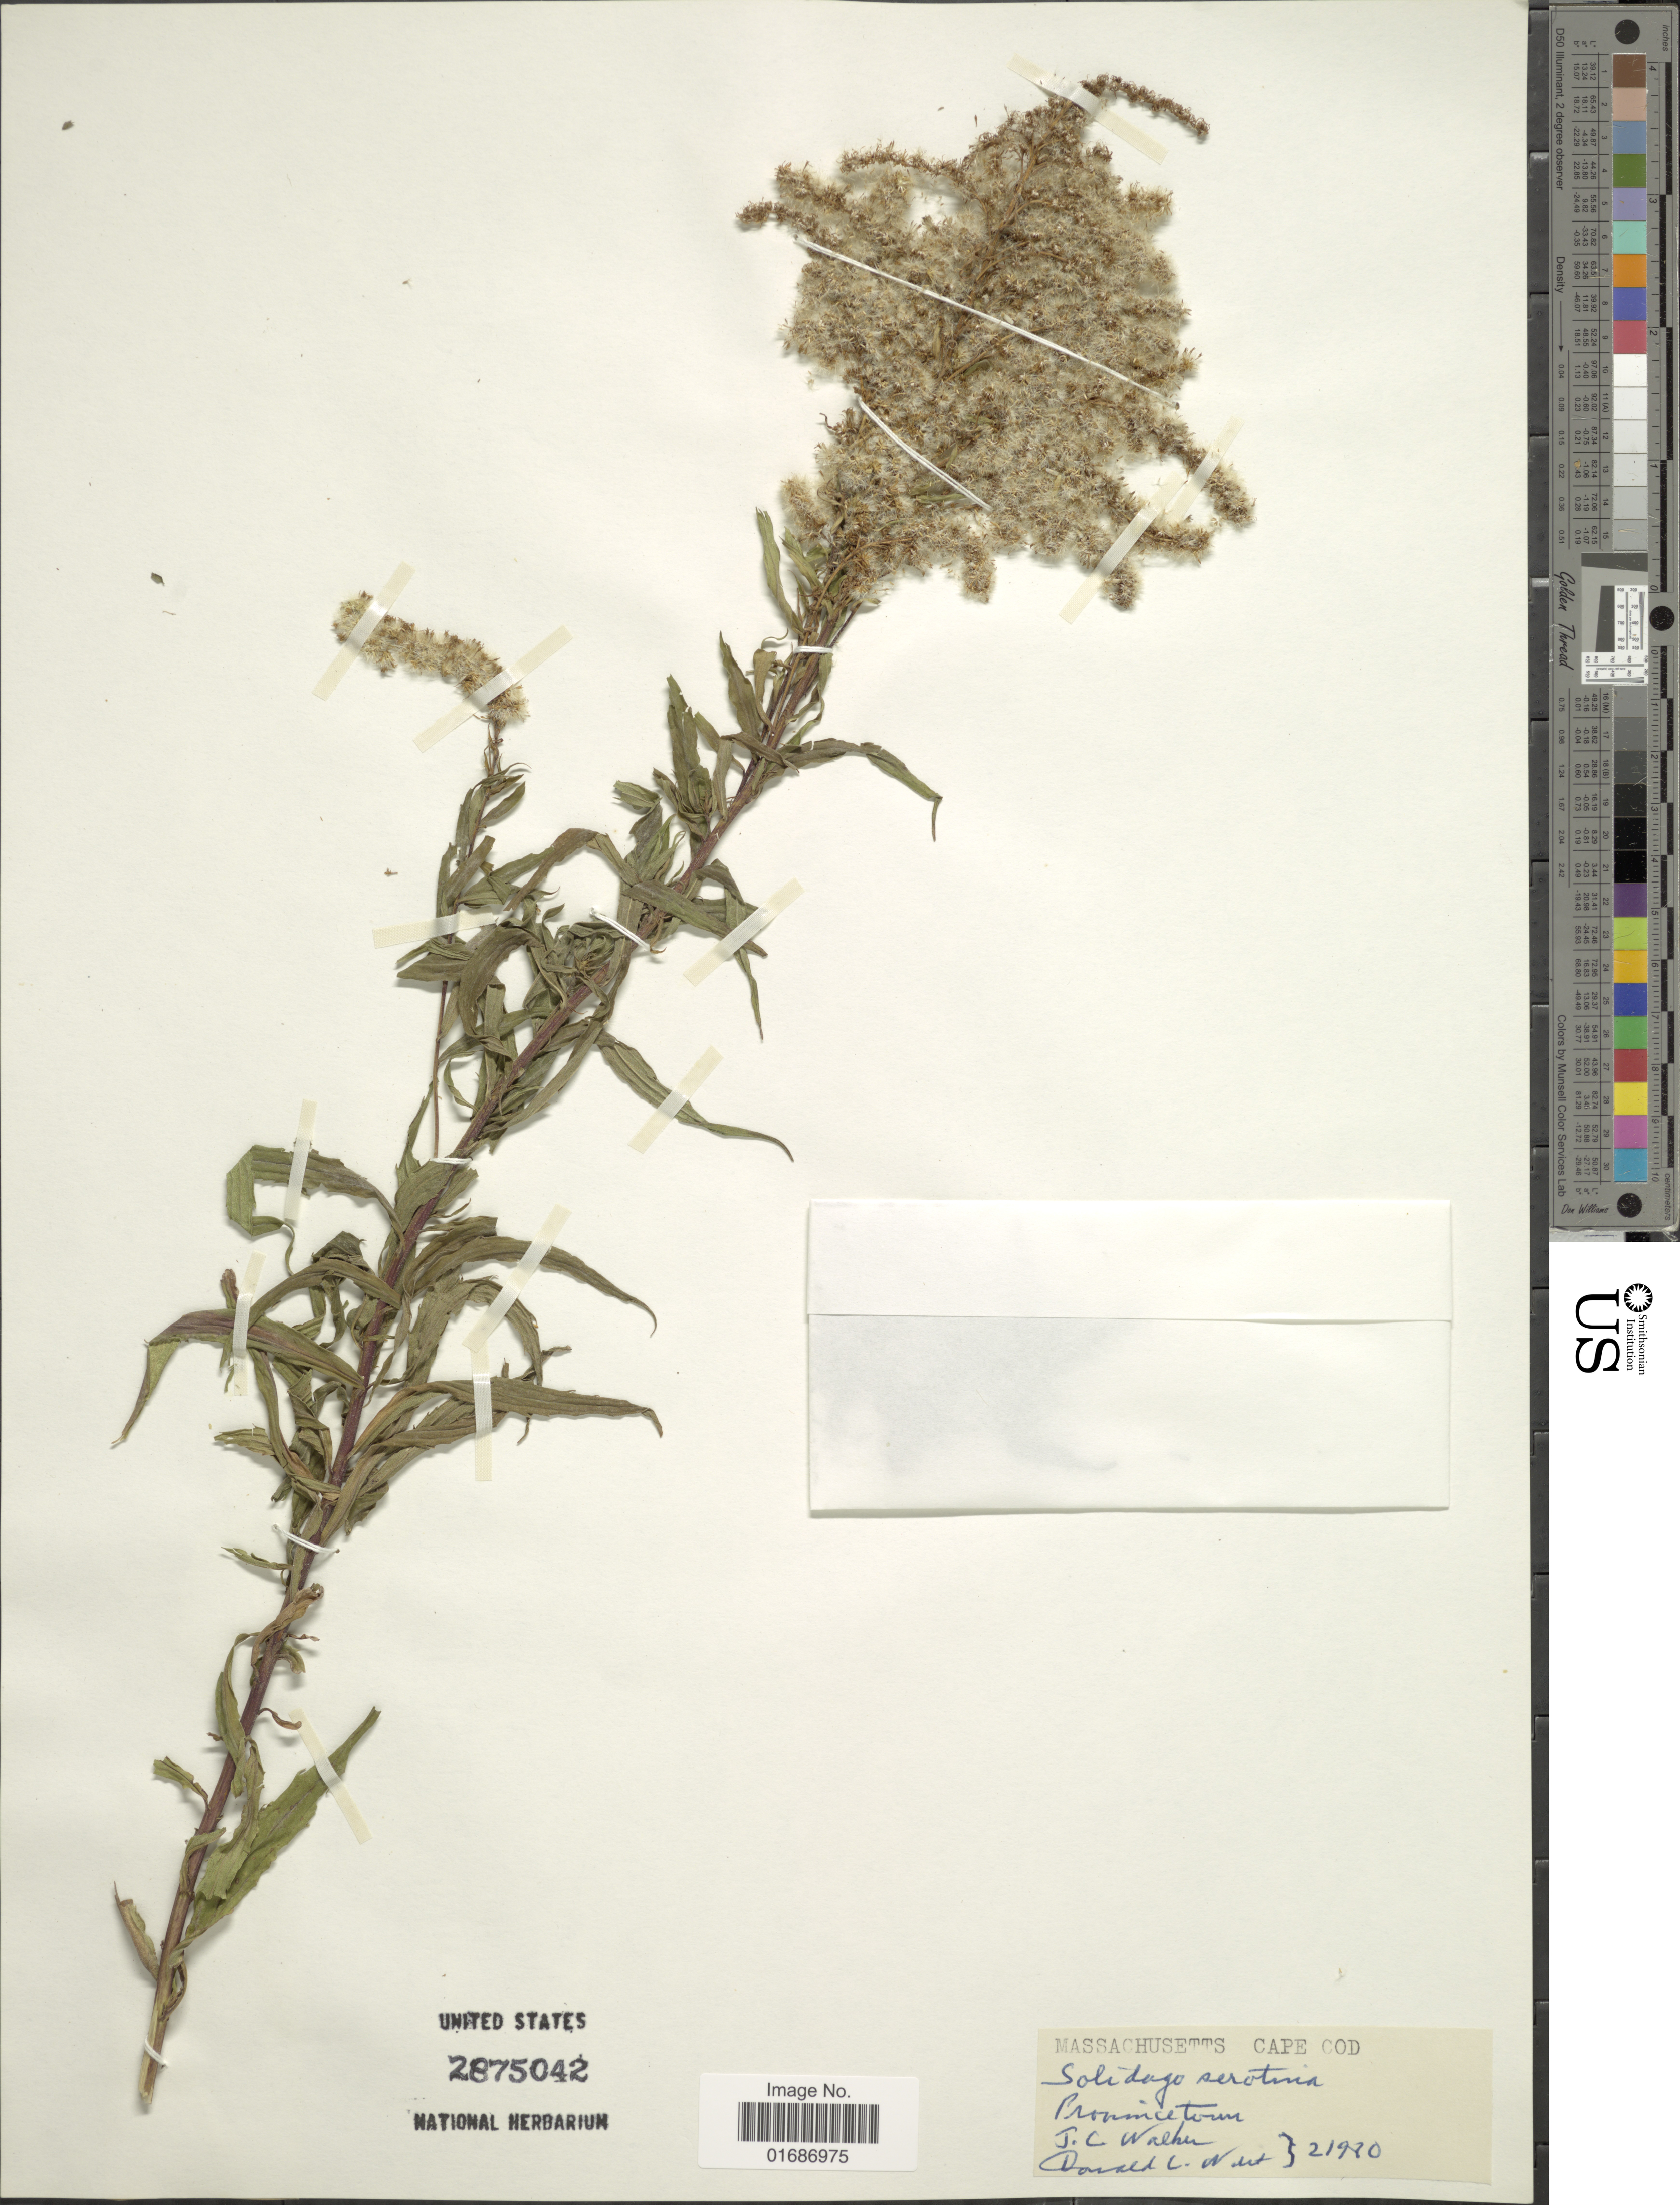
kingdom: Plantae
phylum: Tracheophyta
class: Magnoliopsida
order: Asterales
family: Asteraceae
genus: Solidago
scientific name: Solidago gigantea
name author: Aiton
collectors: J. Walker & D. Wert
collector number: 21920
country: United States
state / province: Massachusetts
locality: Cape Cod, Provincetown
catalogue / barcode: US 2875042